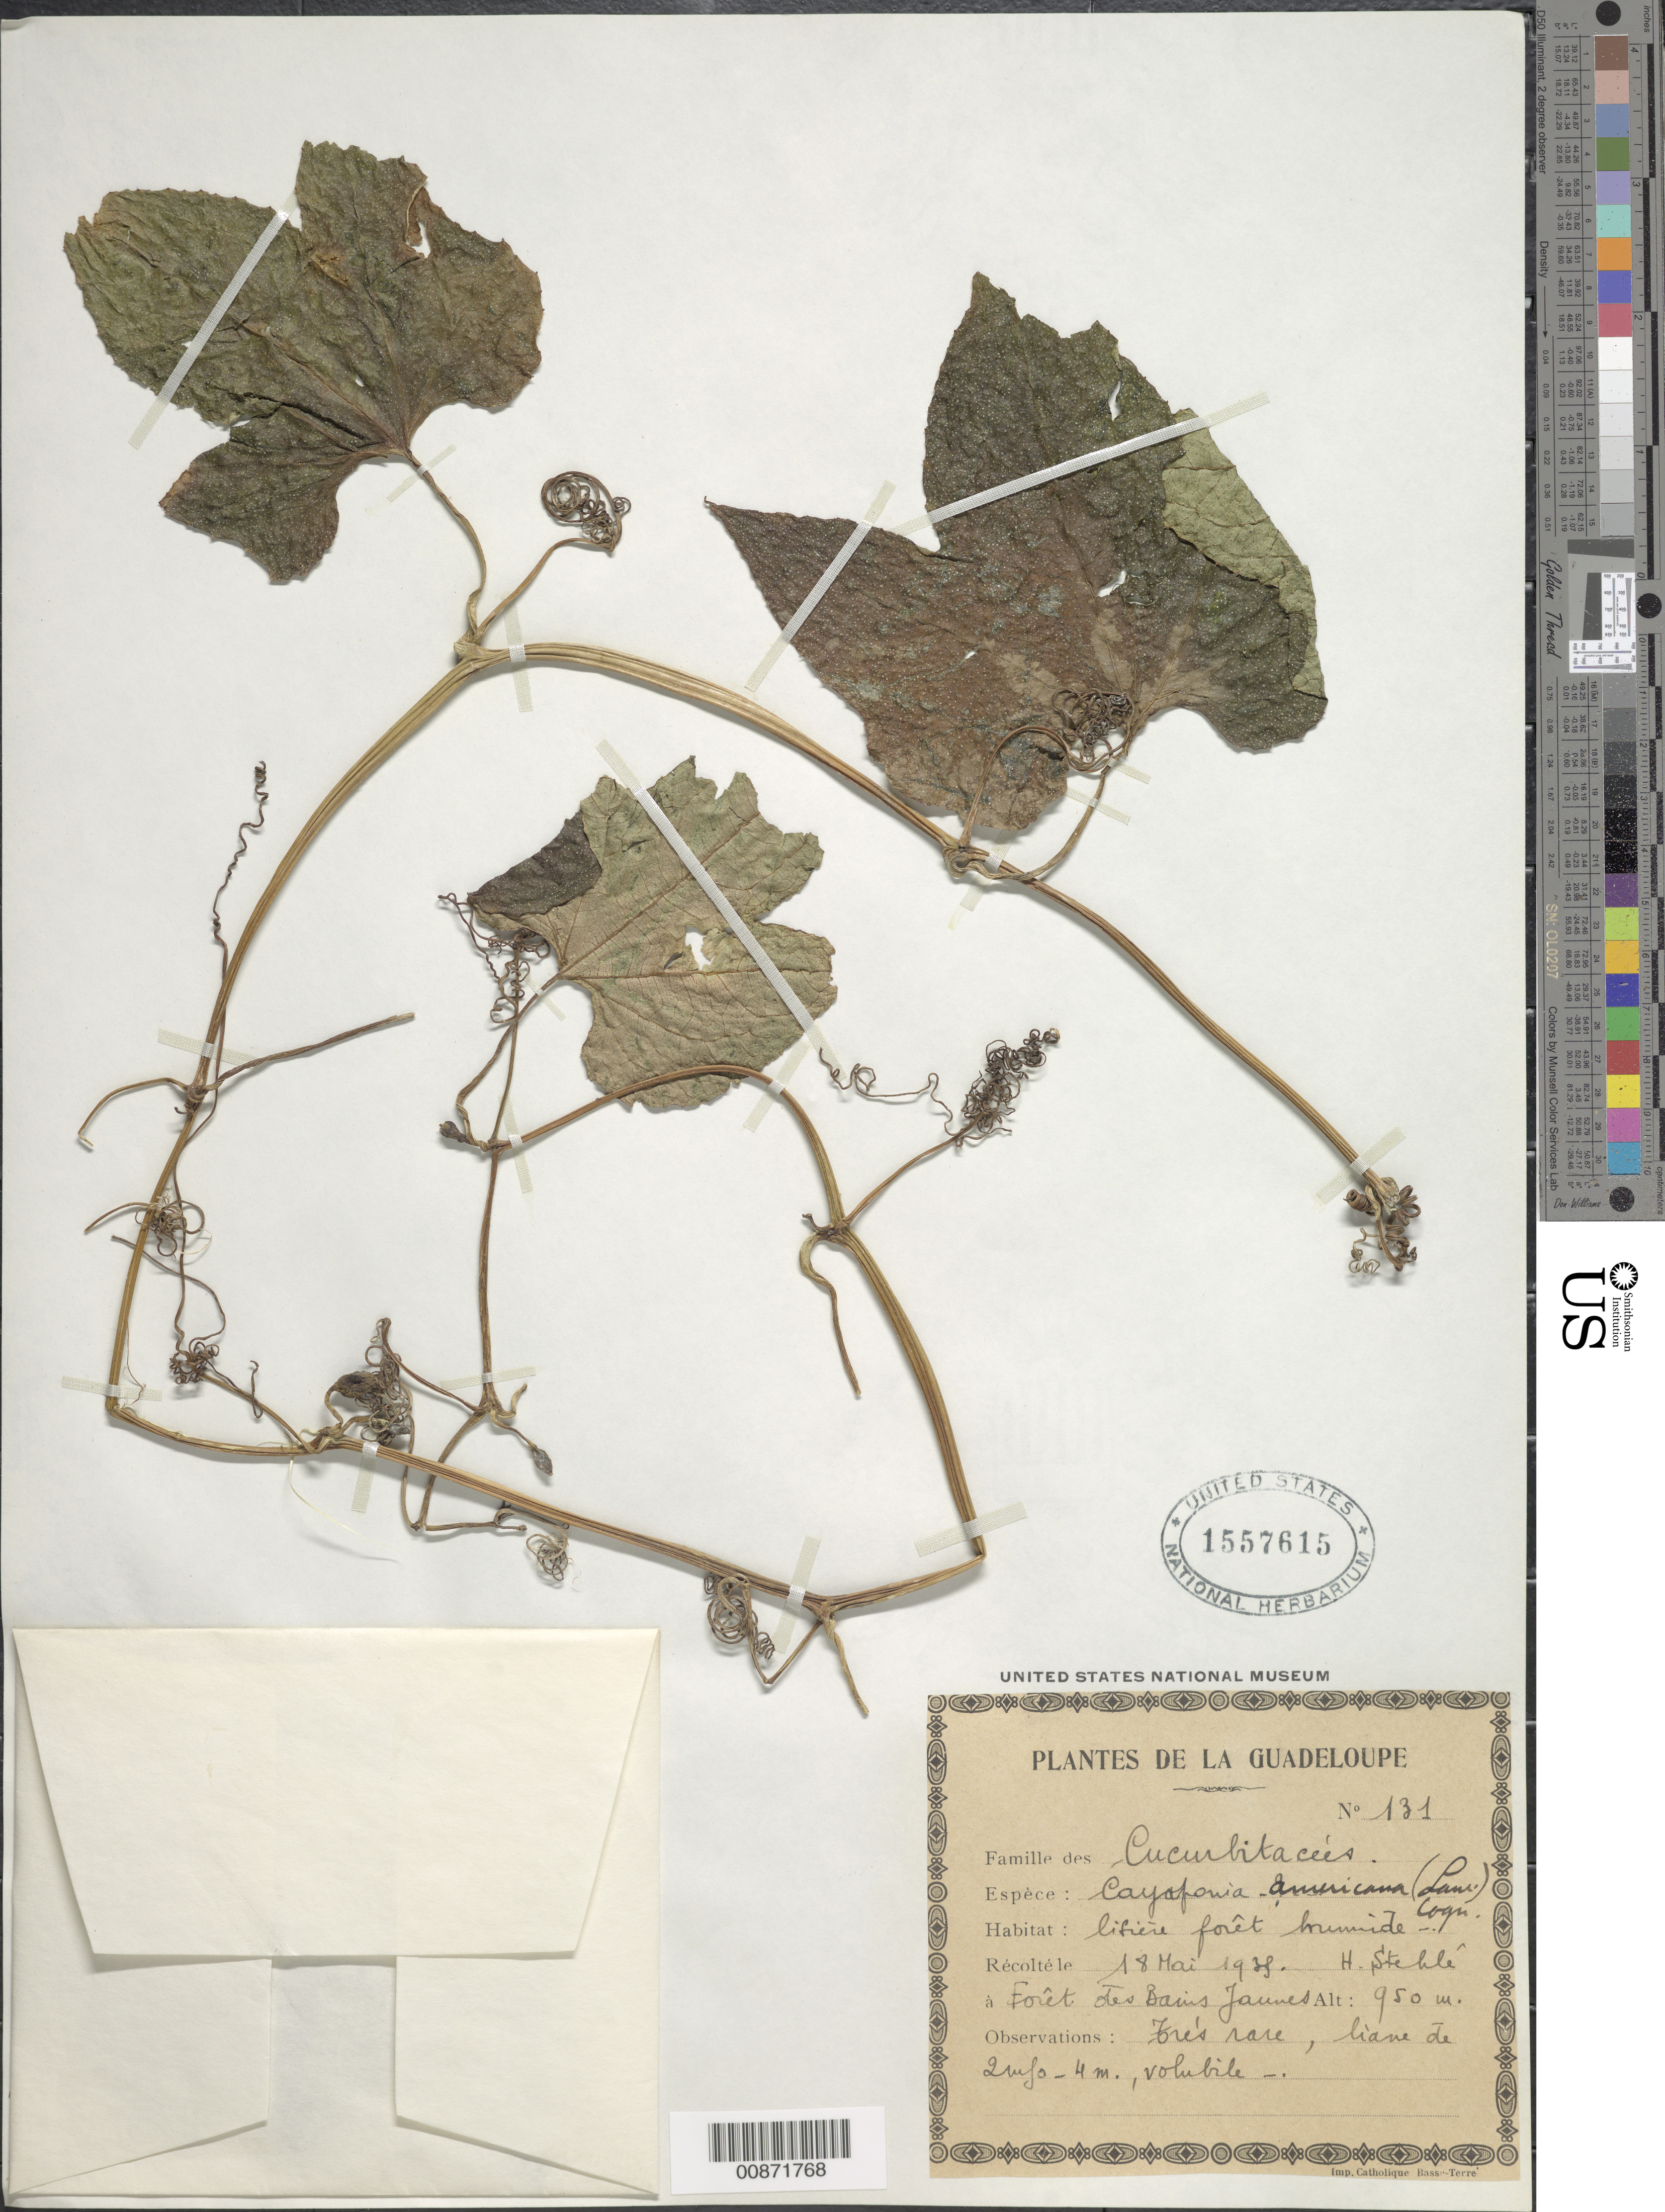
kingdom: Plantae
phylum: Tracheophyta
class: Magnoliopsida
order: Cucurbitales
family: Cucurbitaceae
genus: Cayaponia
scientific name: Cayaponia americana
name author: (Lam.) Cogn.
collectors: H. Stehlé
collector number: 131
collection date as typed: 18 May 1938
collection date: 1938-05-18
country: Guadeloupe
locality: Bains Jaunes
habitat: Rainforest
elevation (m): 950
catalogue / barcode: US 1557615